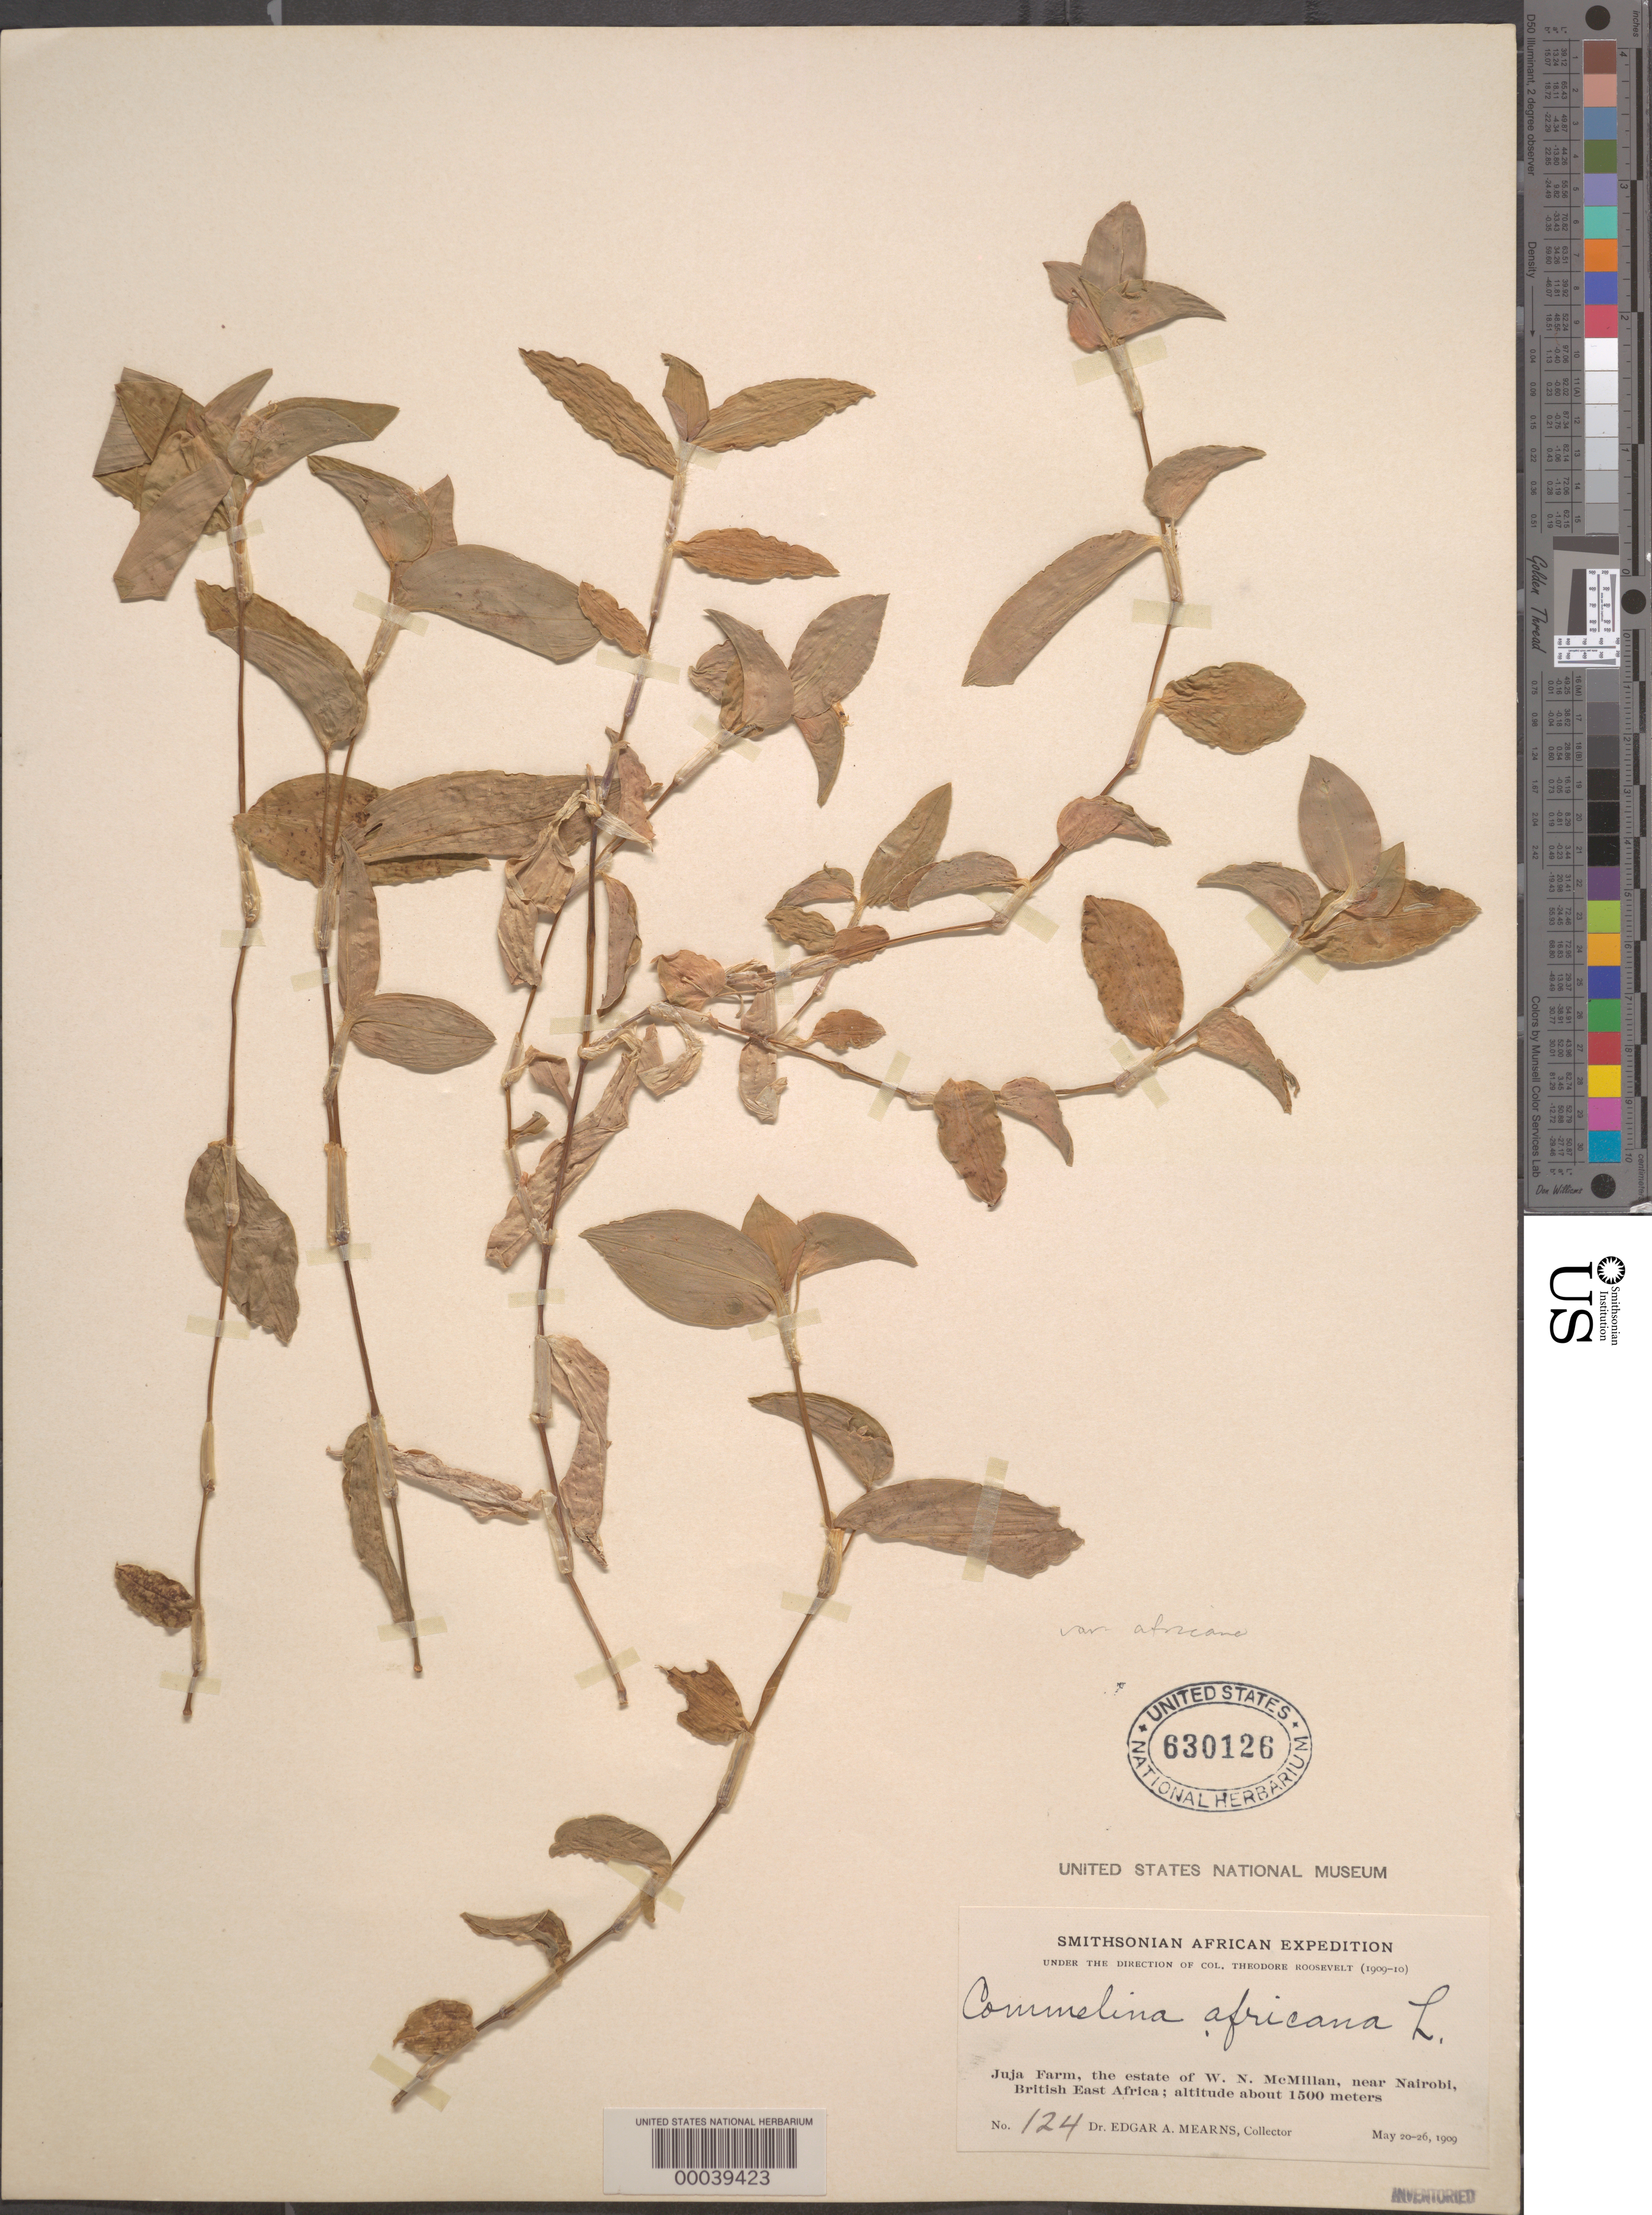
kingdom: Plantae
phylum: Tracheophyta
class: Liliopsida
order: Commelinales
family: Commelinaceae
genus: Commelina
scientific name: Commelina africana var. africana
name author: L.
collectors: E. A. Mearns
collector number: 124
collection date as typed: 20 May 1909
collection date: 1909-05-20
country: Kenya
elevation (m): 1500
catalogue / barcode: US 630126